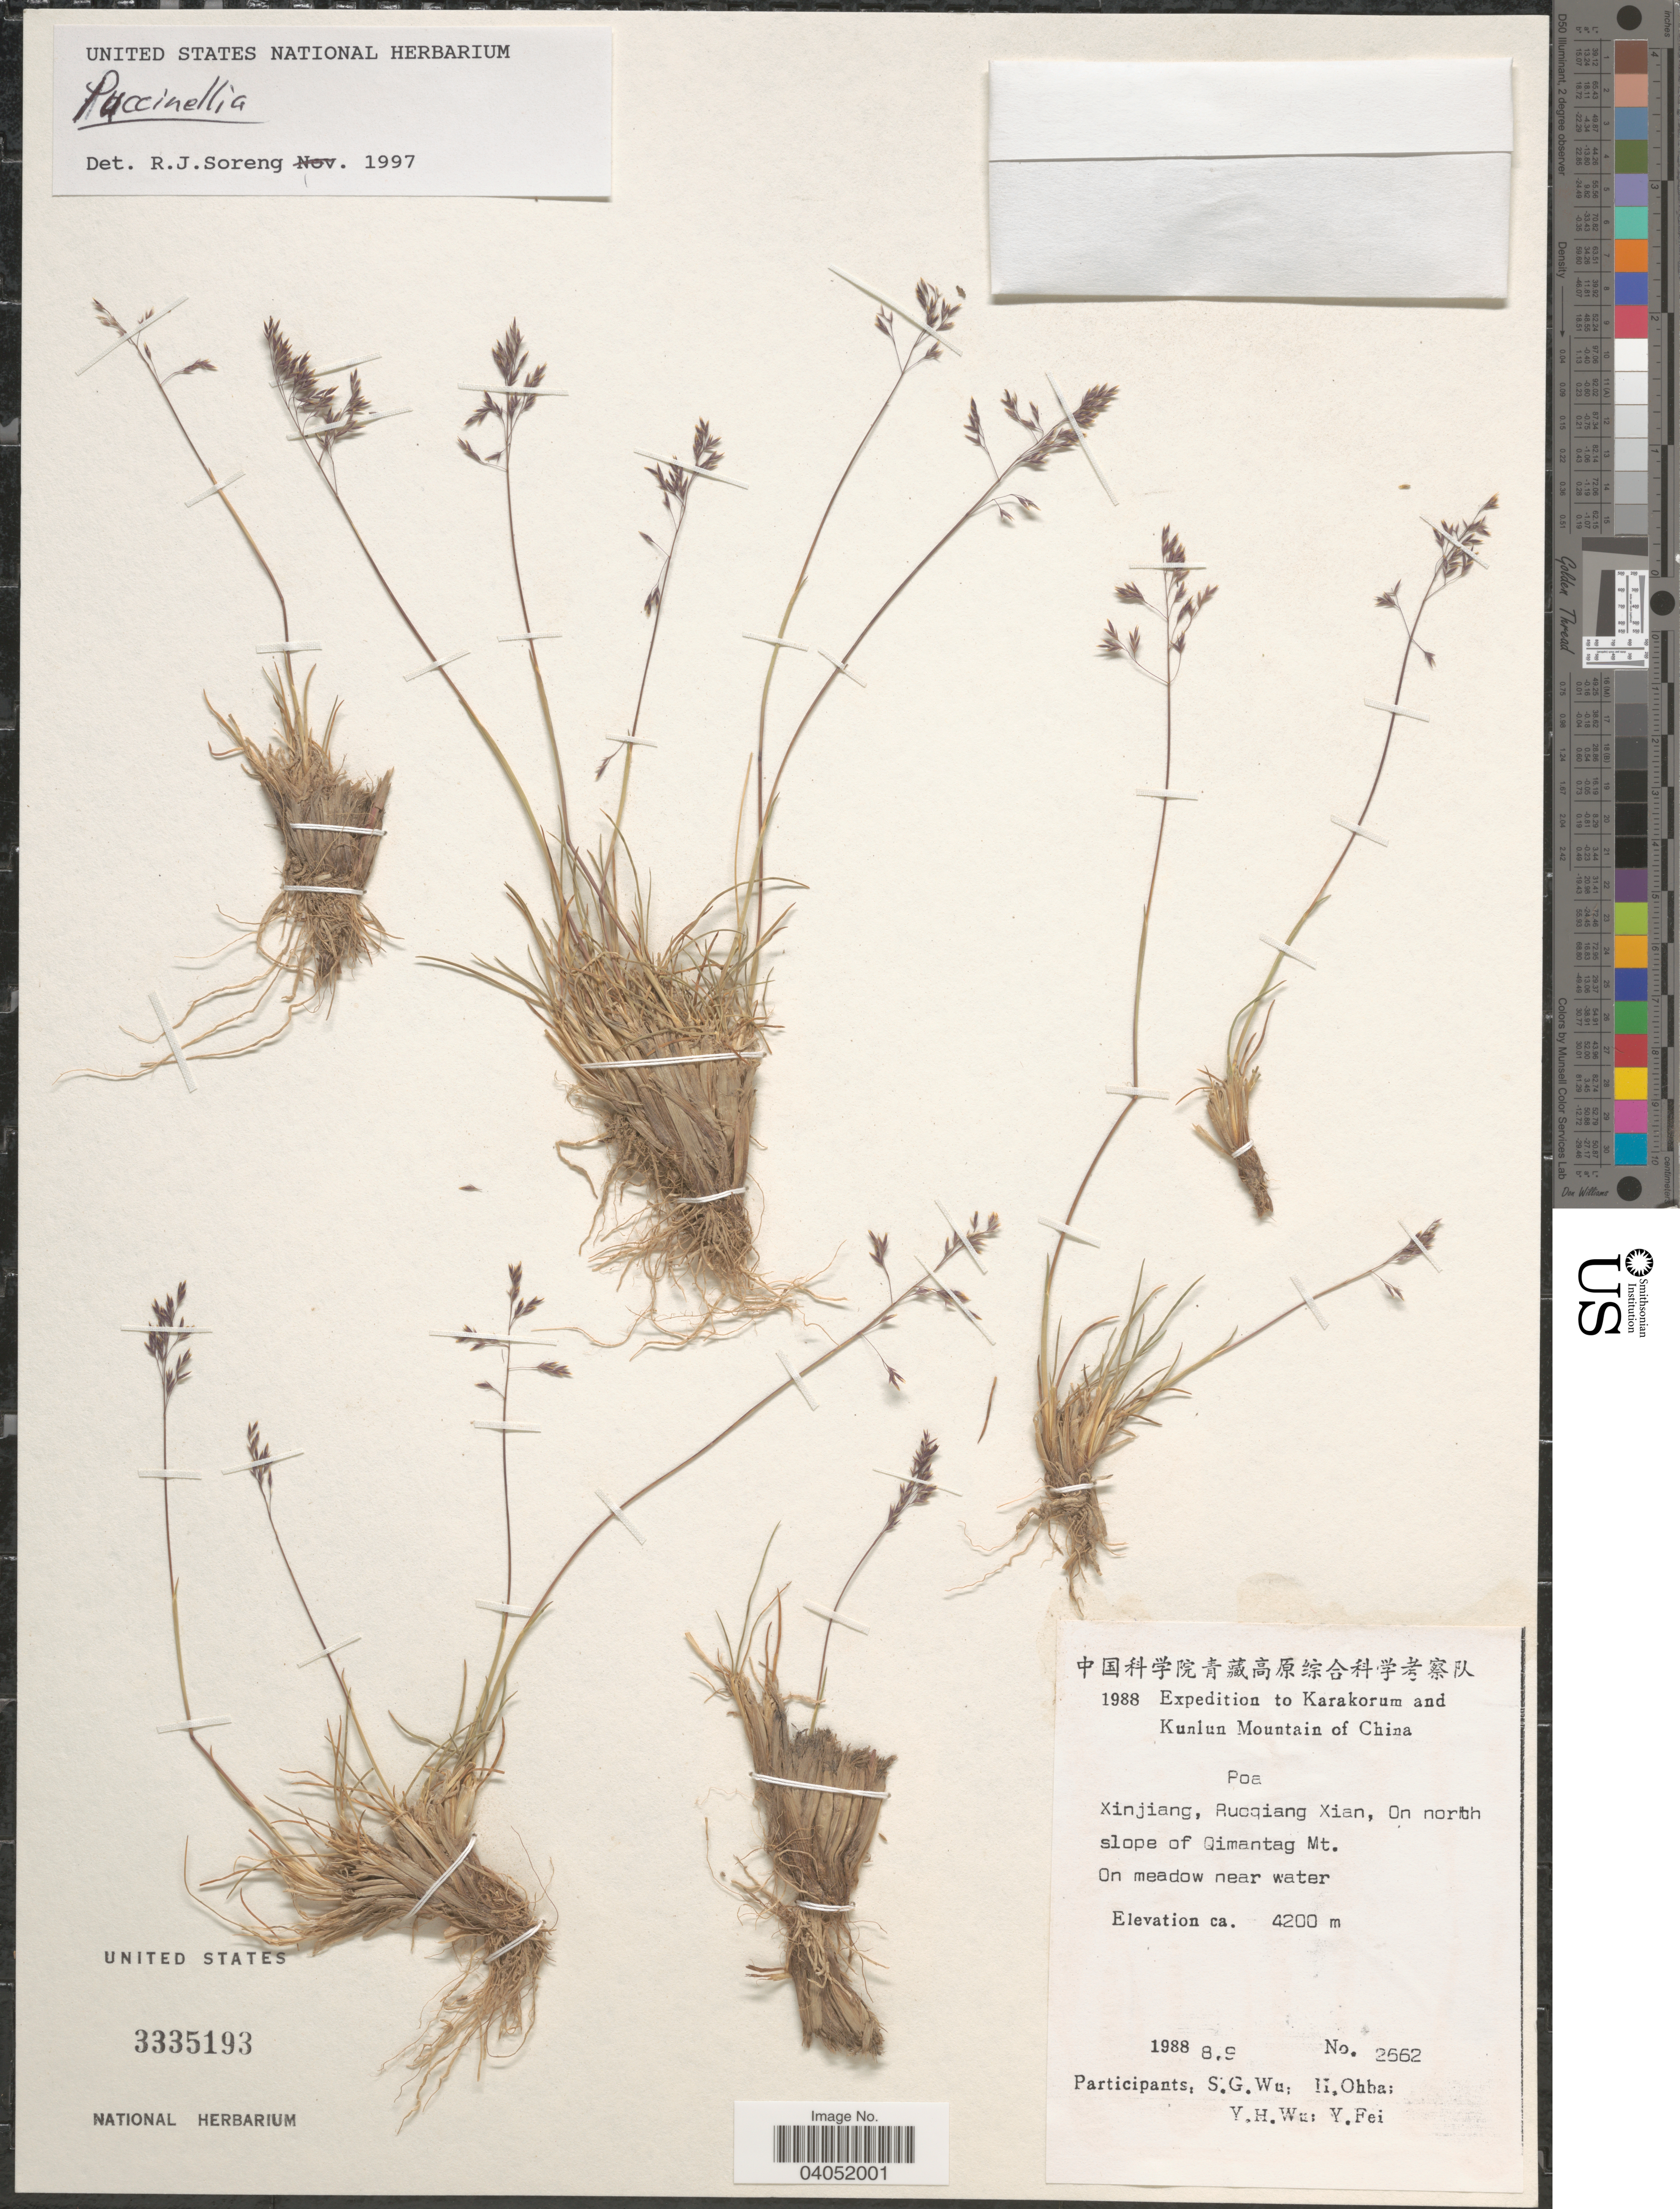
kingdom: Plantae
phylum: Tracheophyta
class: Liliopsida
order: Poales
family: Poaceae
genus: Puccinellia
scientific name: Puccinellia sp.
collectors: S. Wu, H. Ohba, Y. Wu & Y. Fei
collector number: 2662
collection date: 1988-09-08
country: China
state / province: Xinjiang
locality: Karakorum and Kunlun Mountain. Ruoqiang Xian, On north slope of Qimantag Mt. On meadow near water.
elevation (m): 4200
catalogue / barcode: US 3335193